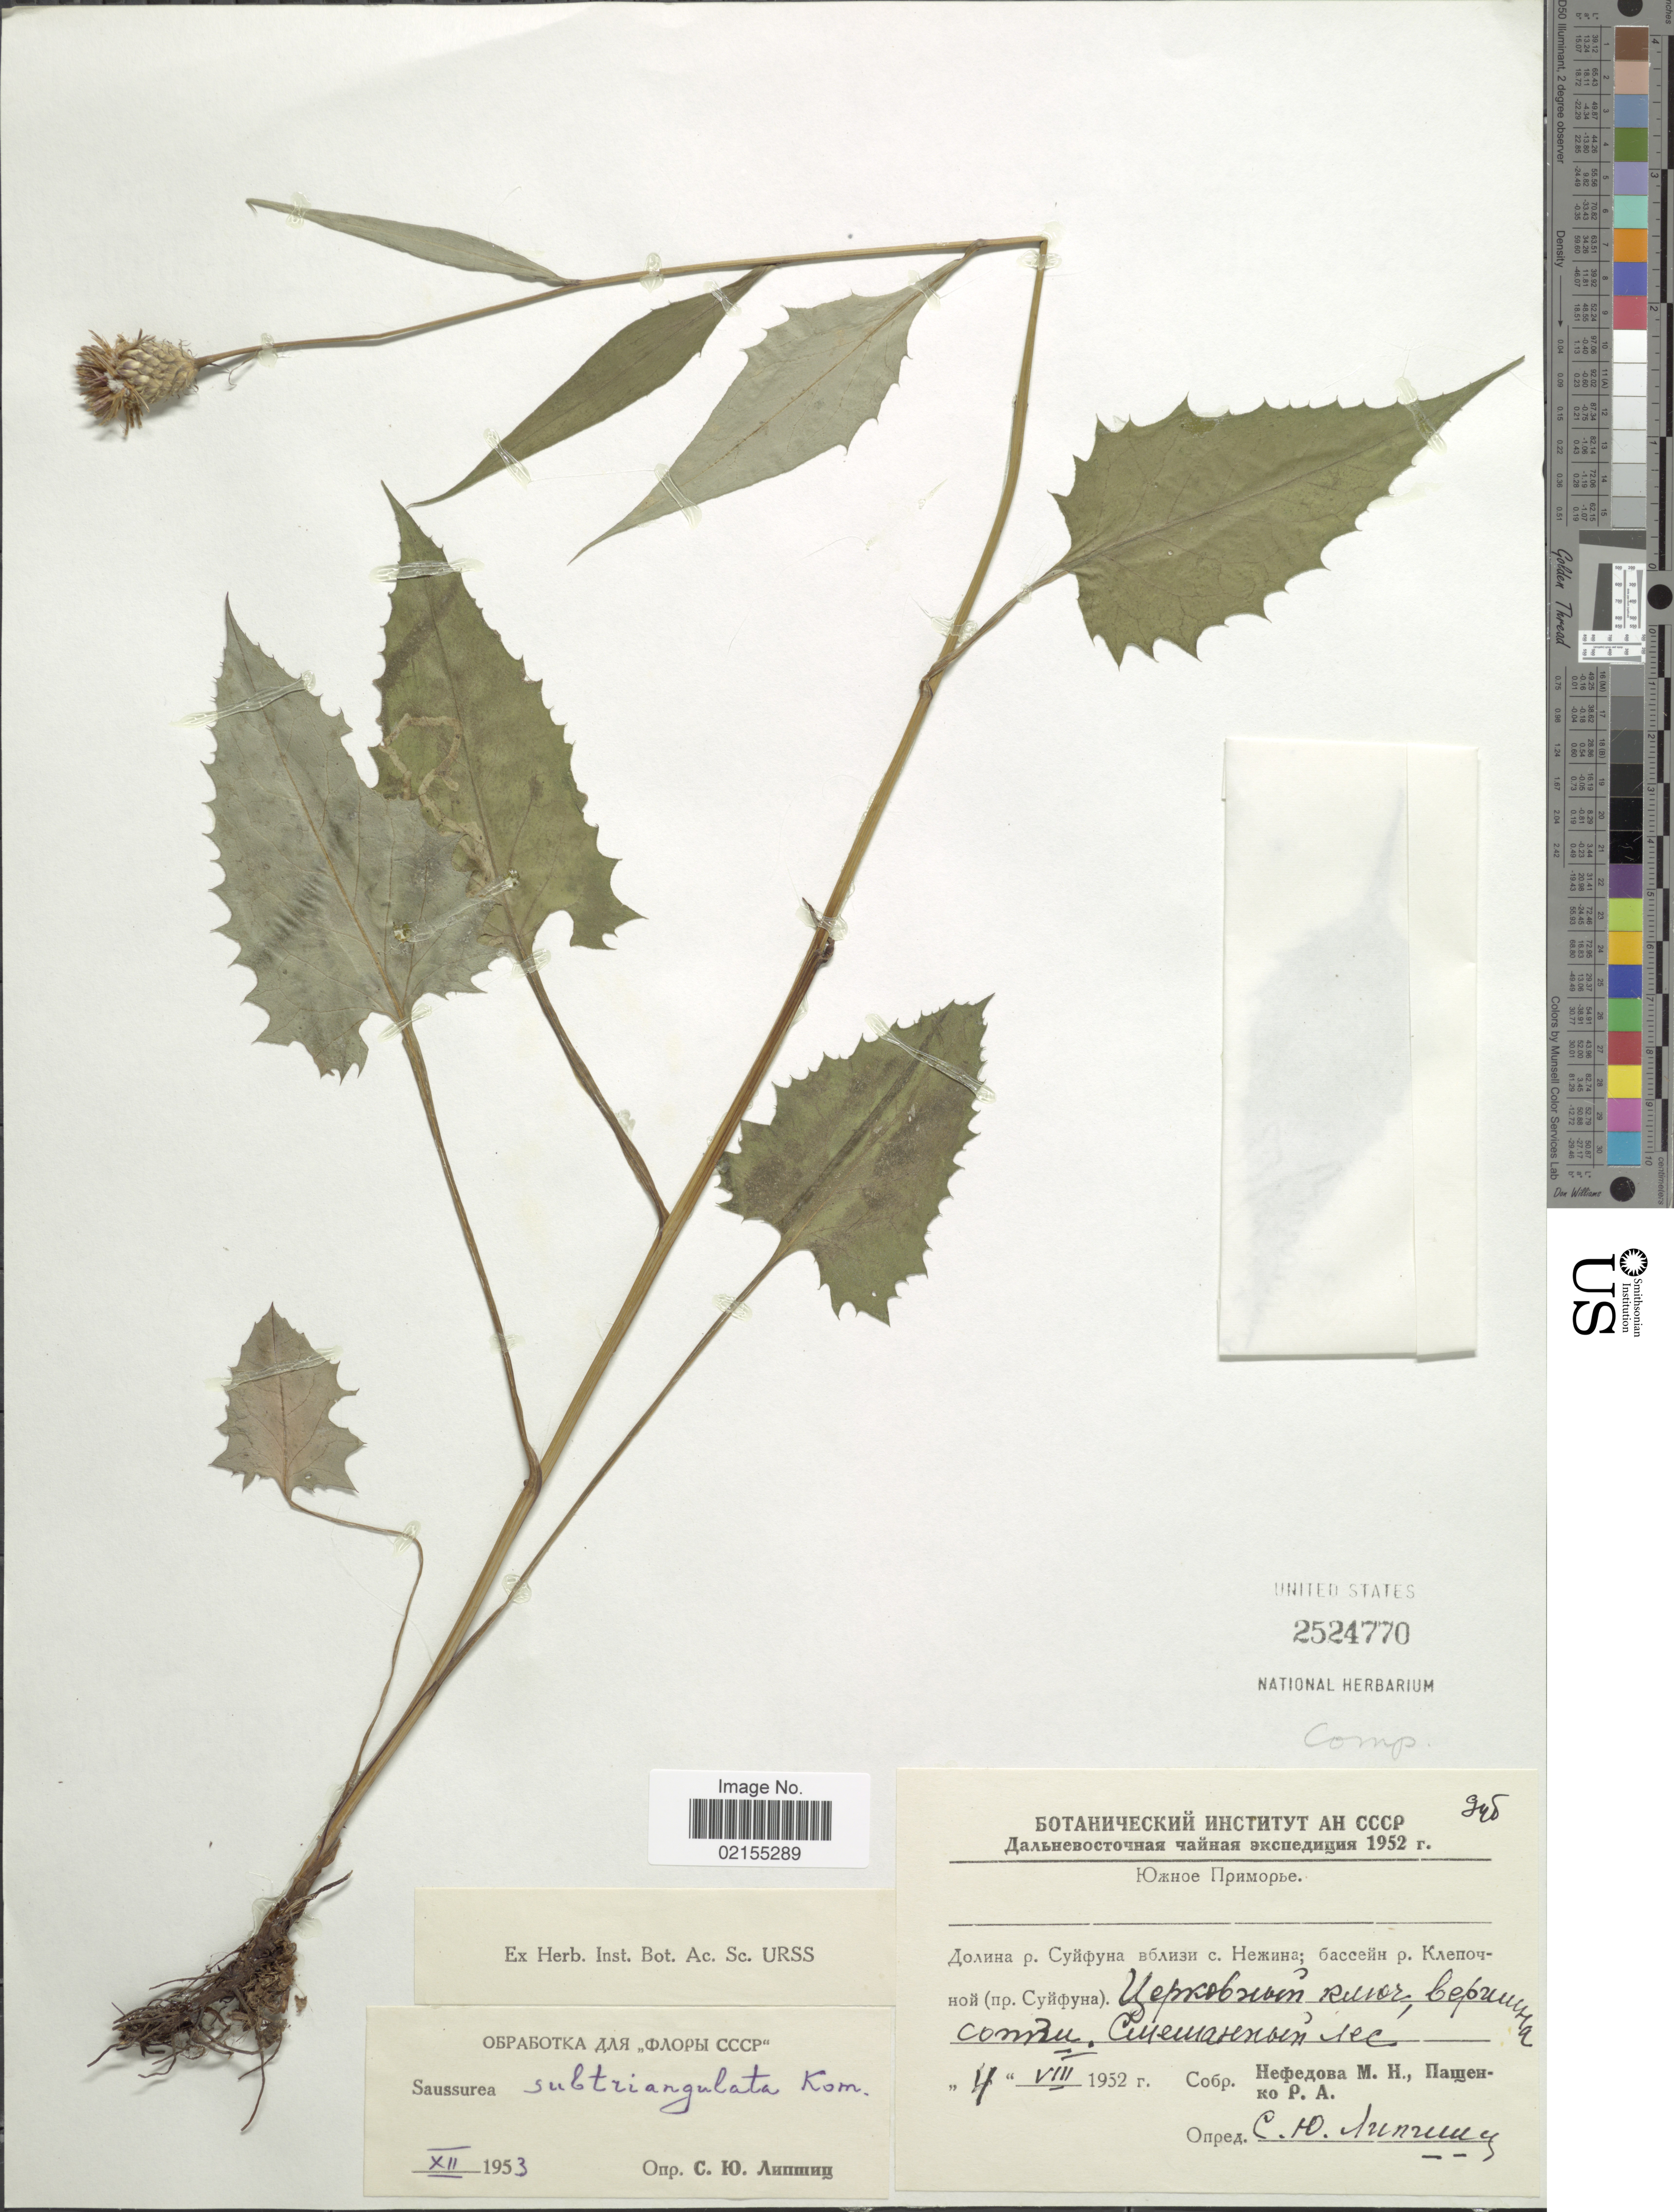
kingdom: Plantae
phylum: Tracheophyta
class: Magnoliopsida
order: Asterales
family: Asteraceae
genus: Saussurea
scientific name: Saussurea subtriangulata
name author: Kom.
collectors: S. Lipshits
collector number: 948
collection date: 1952-08-04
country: Russian Federation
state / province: Primorsky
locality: Valley of river Suifun, near Nezhino, basin of river Klepochnaya.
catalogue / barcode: US 2524770